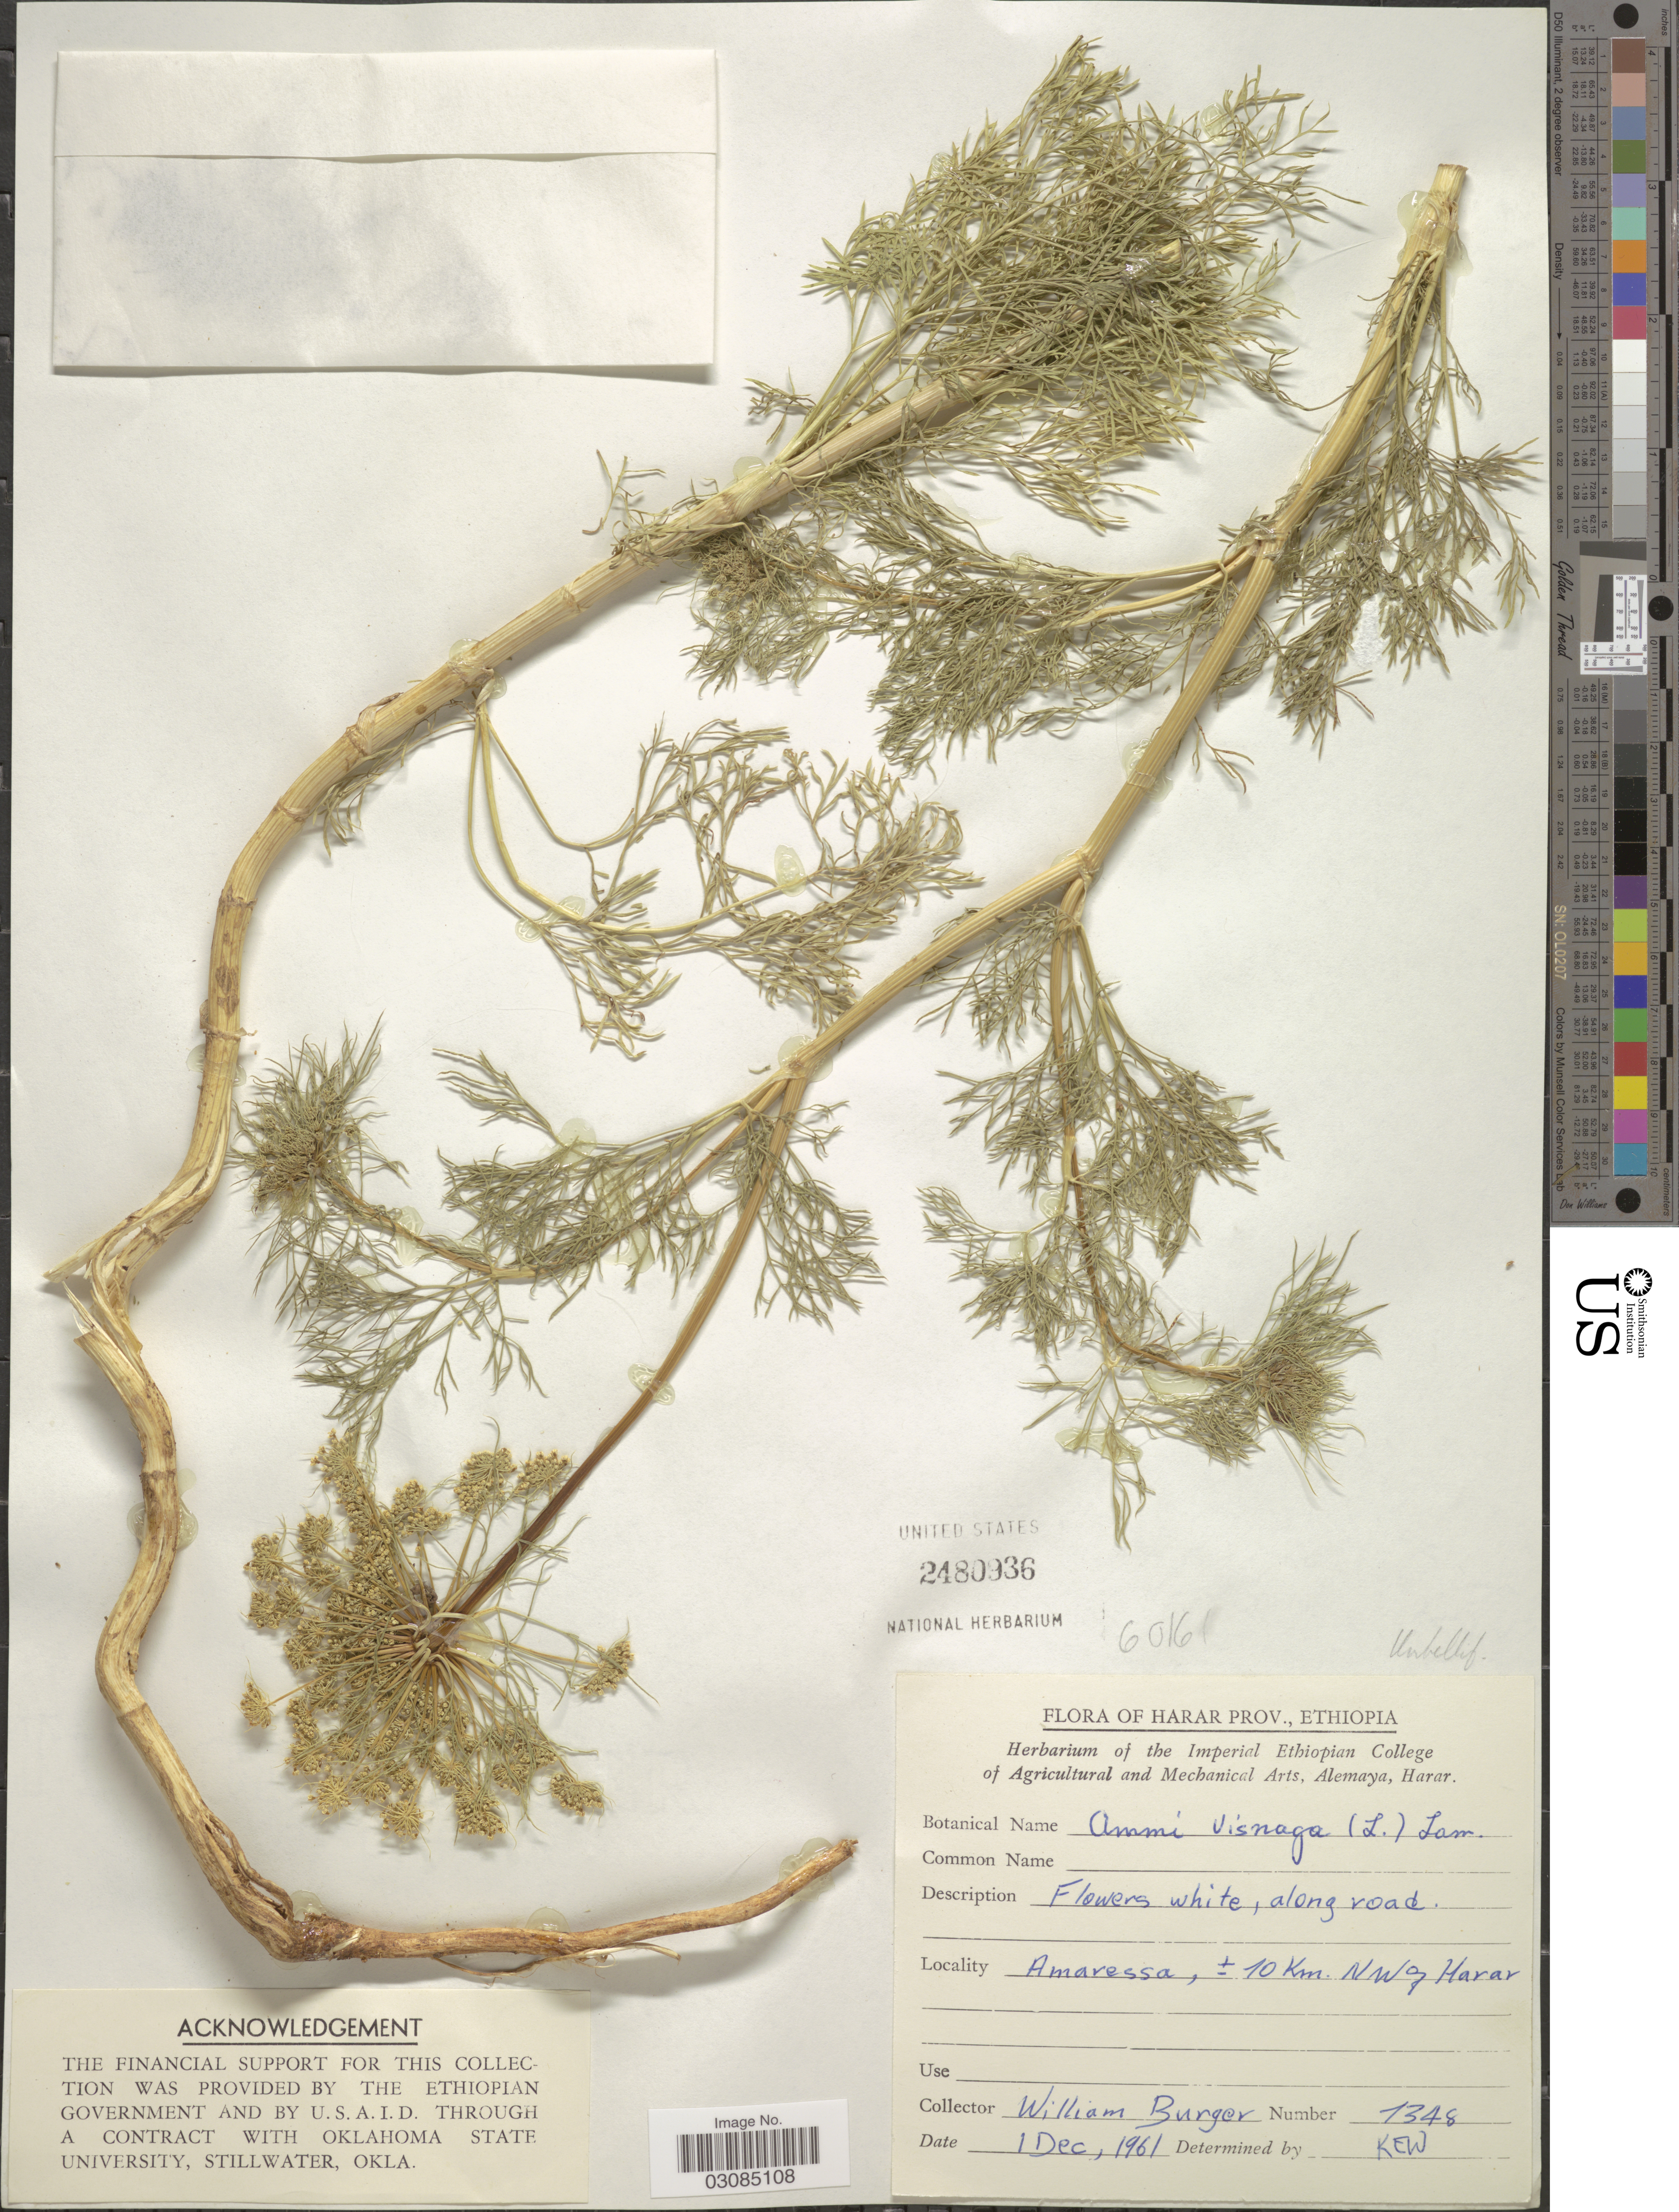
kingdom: Plantae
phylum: Tracheophyta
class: Magnoliopsida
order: Apiales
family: Apiaceae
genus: Ammi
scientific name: Ammi visnaga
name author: (L.) Lam.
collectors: W. Burger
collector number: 1348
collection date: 1961-12-01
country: Ethiopia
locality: Harar Prov. Amaressa,  ± 10 Km. NW of Harar.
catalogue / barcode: US 2480936